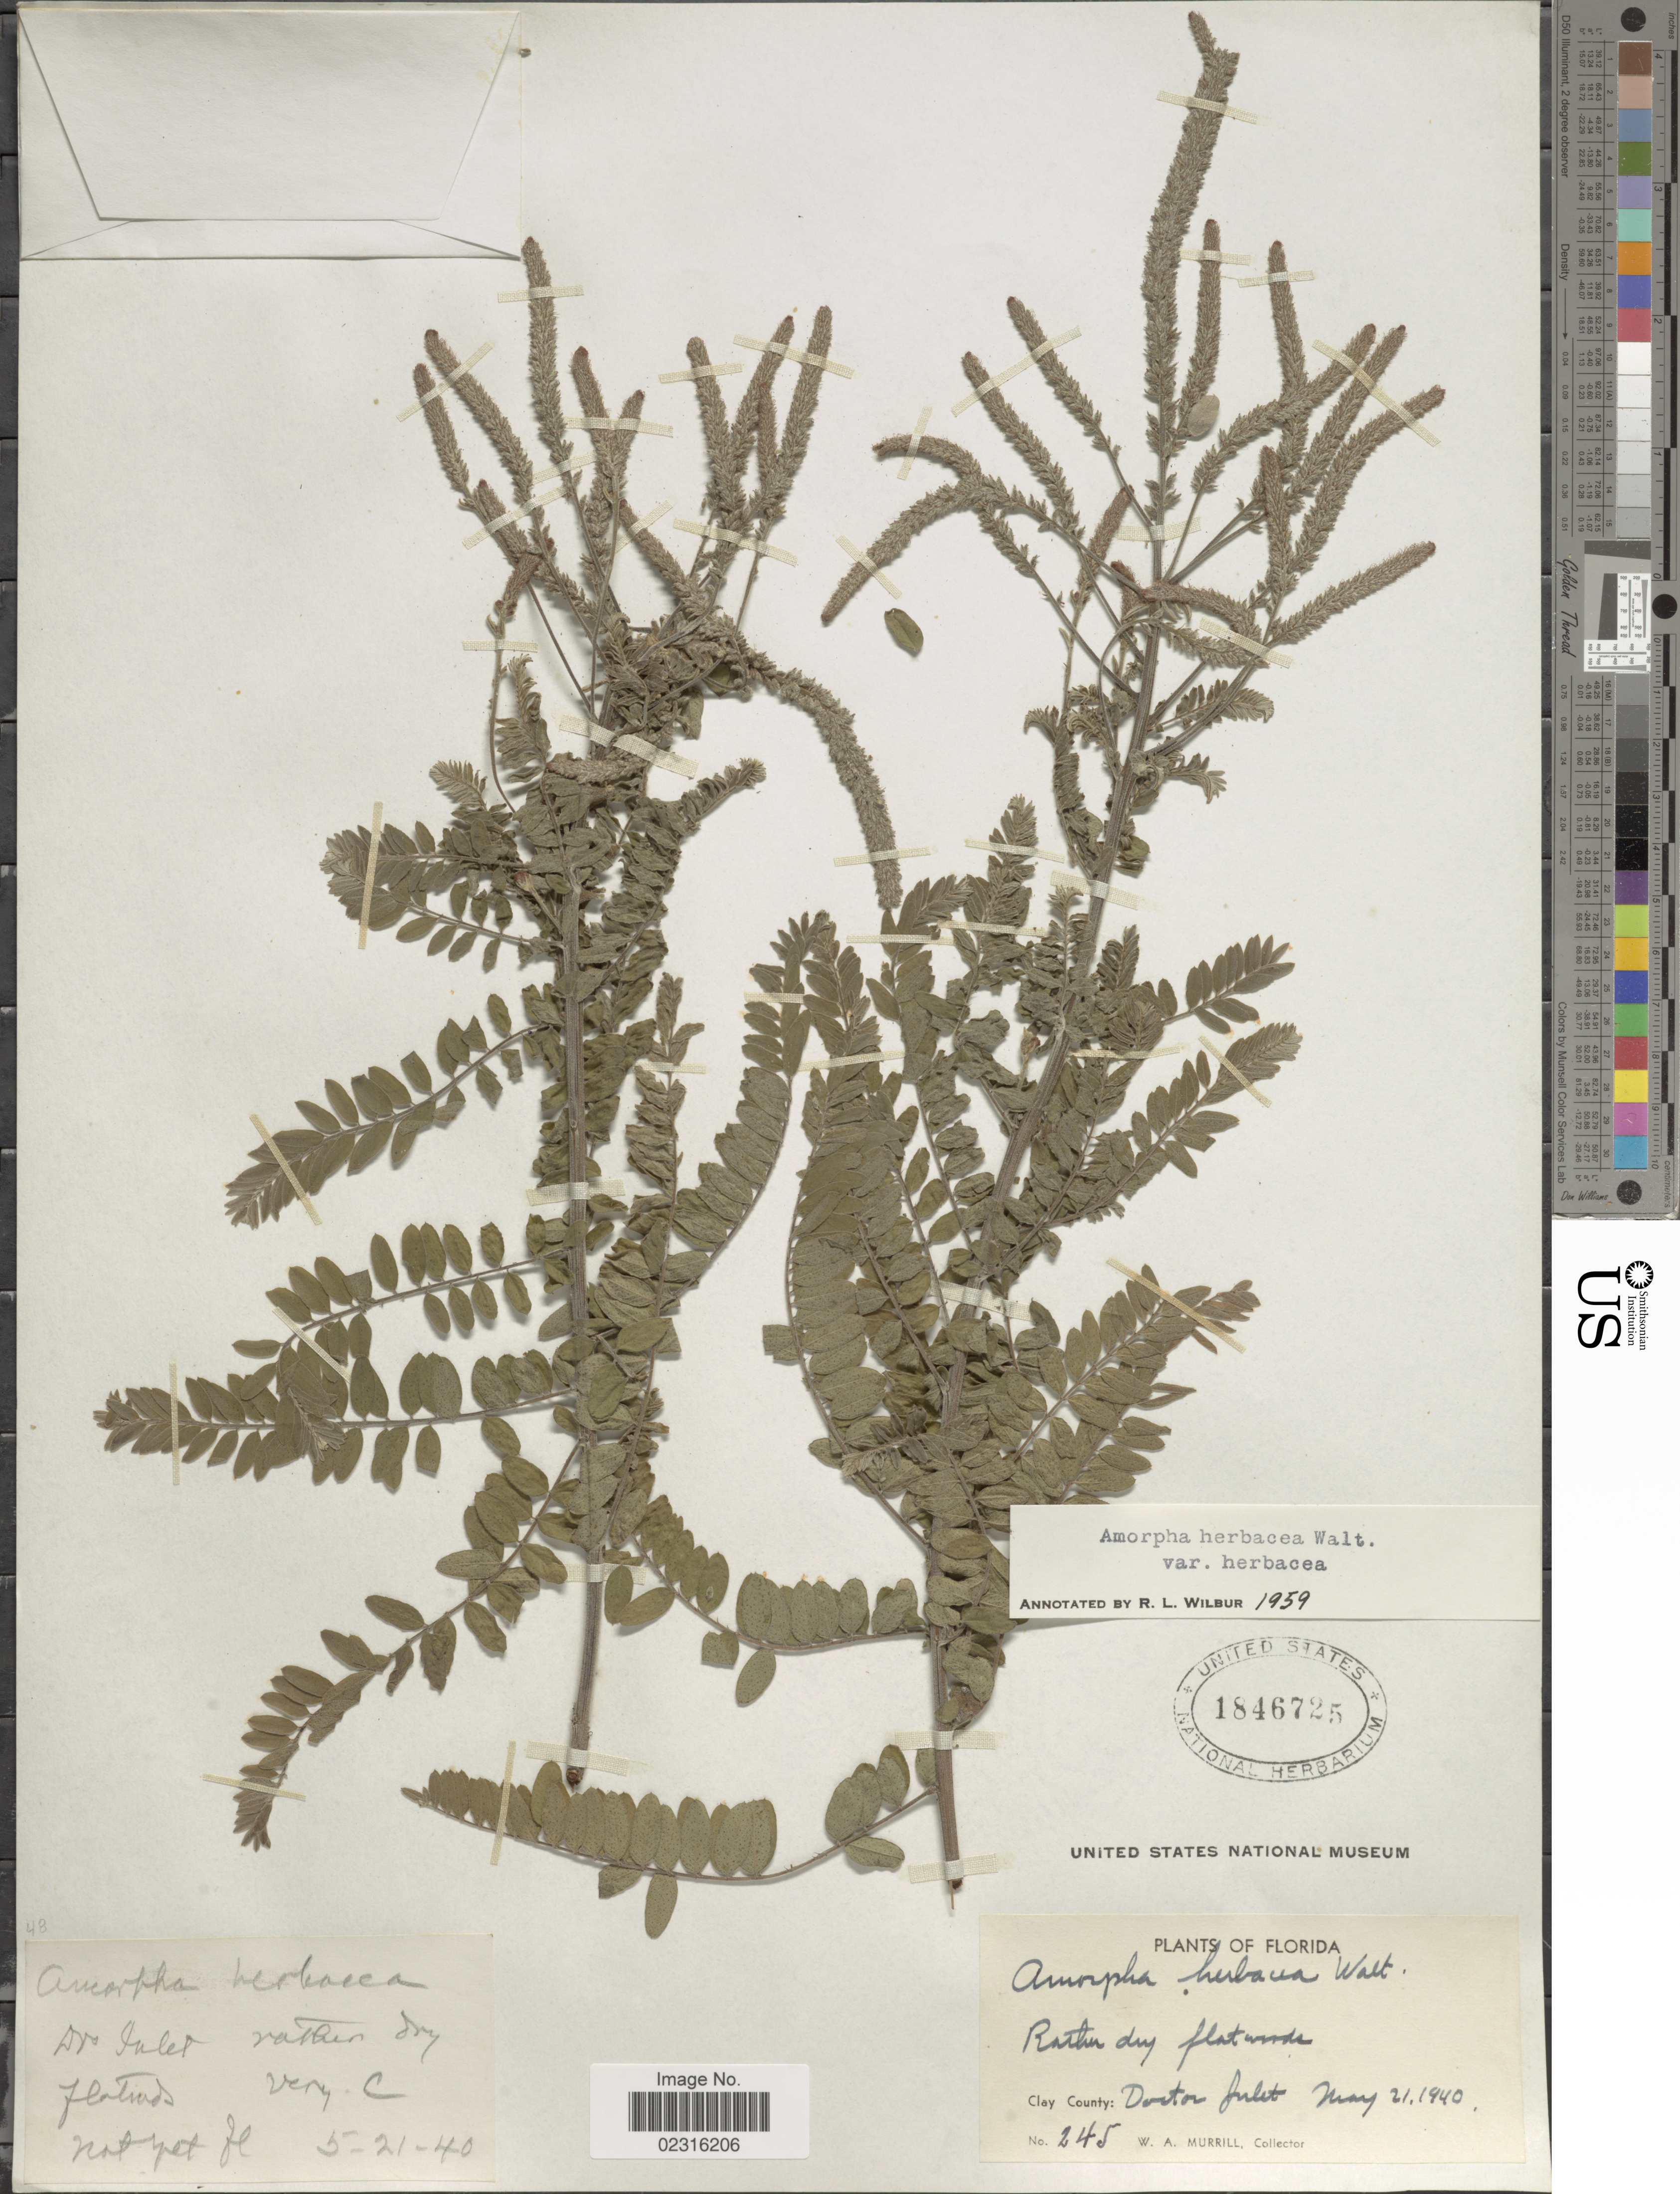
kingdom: Plantae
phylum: Tracheophyta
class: Magnoliopsida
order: Fabales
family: Fabaceae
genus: Amorpha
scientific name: Amorpha herbacea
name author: Schltdl.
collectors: W. A. Murrill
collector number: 245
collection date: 1940-05-21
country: United States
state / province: Florida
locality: Clay County: Doctor Inlet.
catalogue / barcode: US 1846725